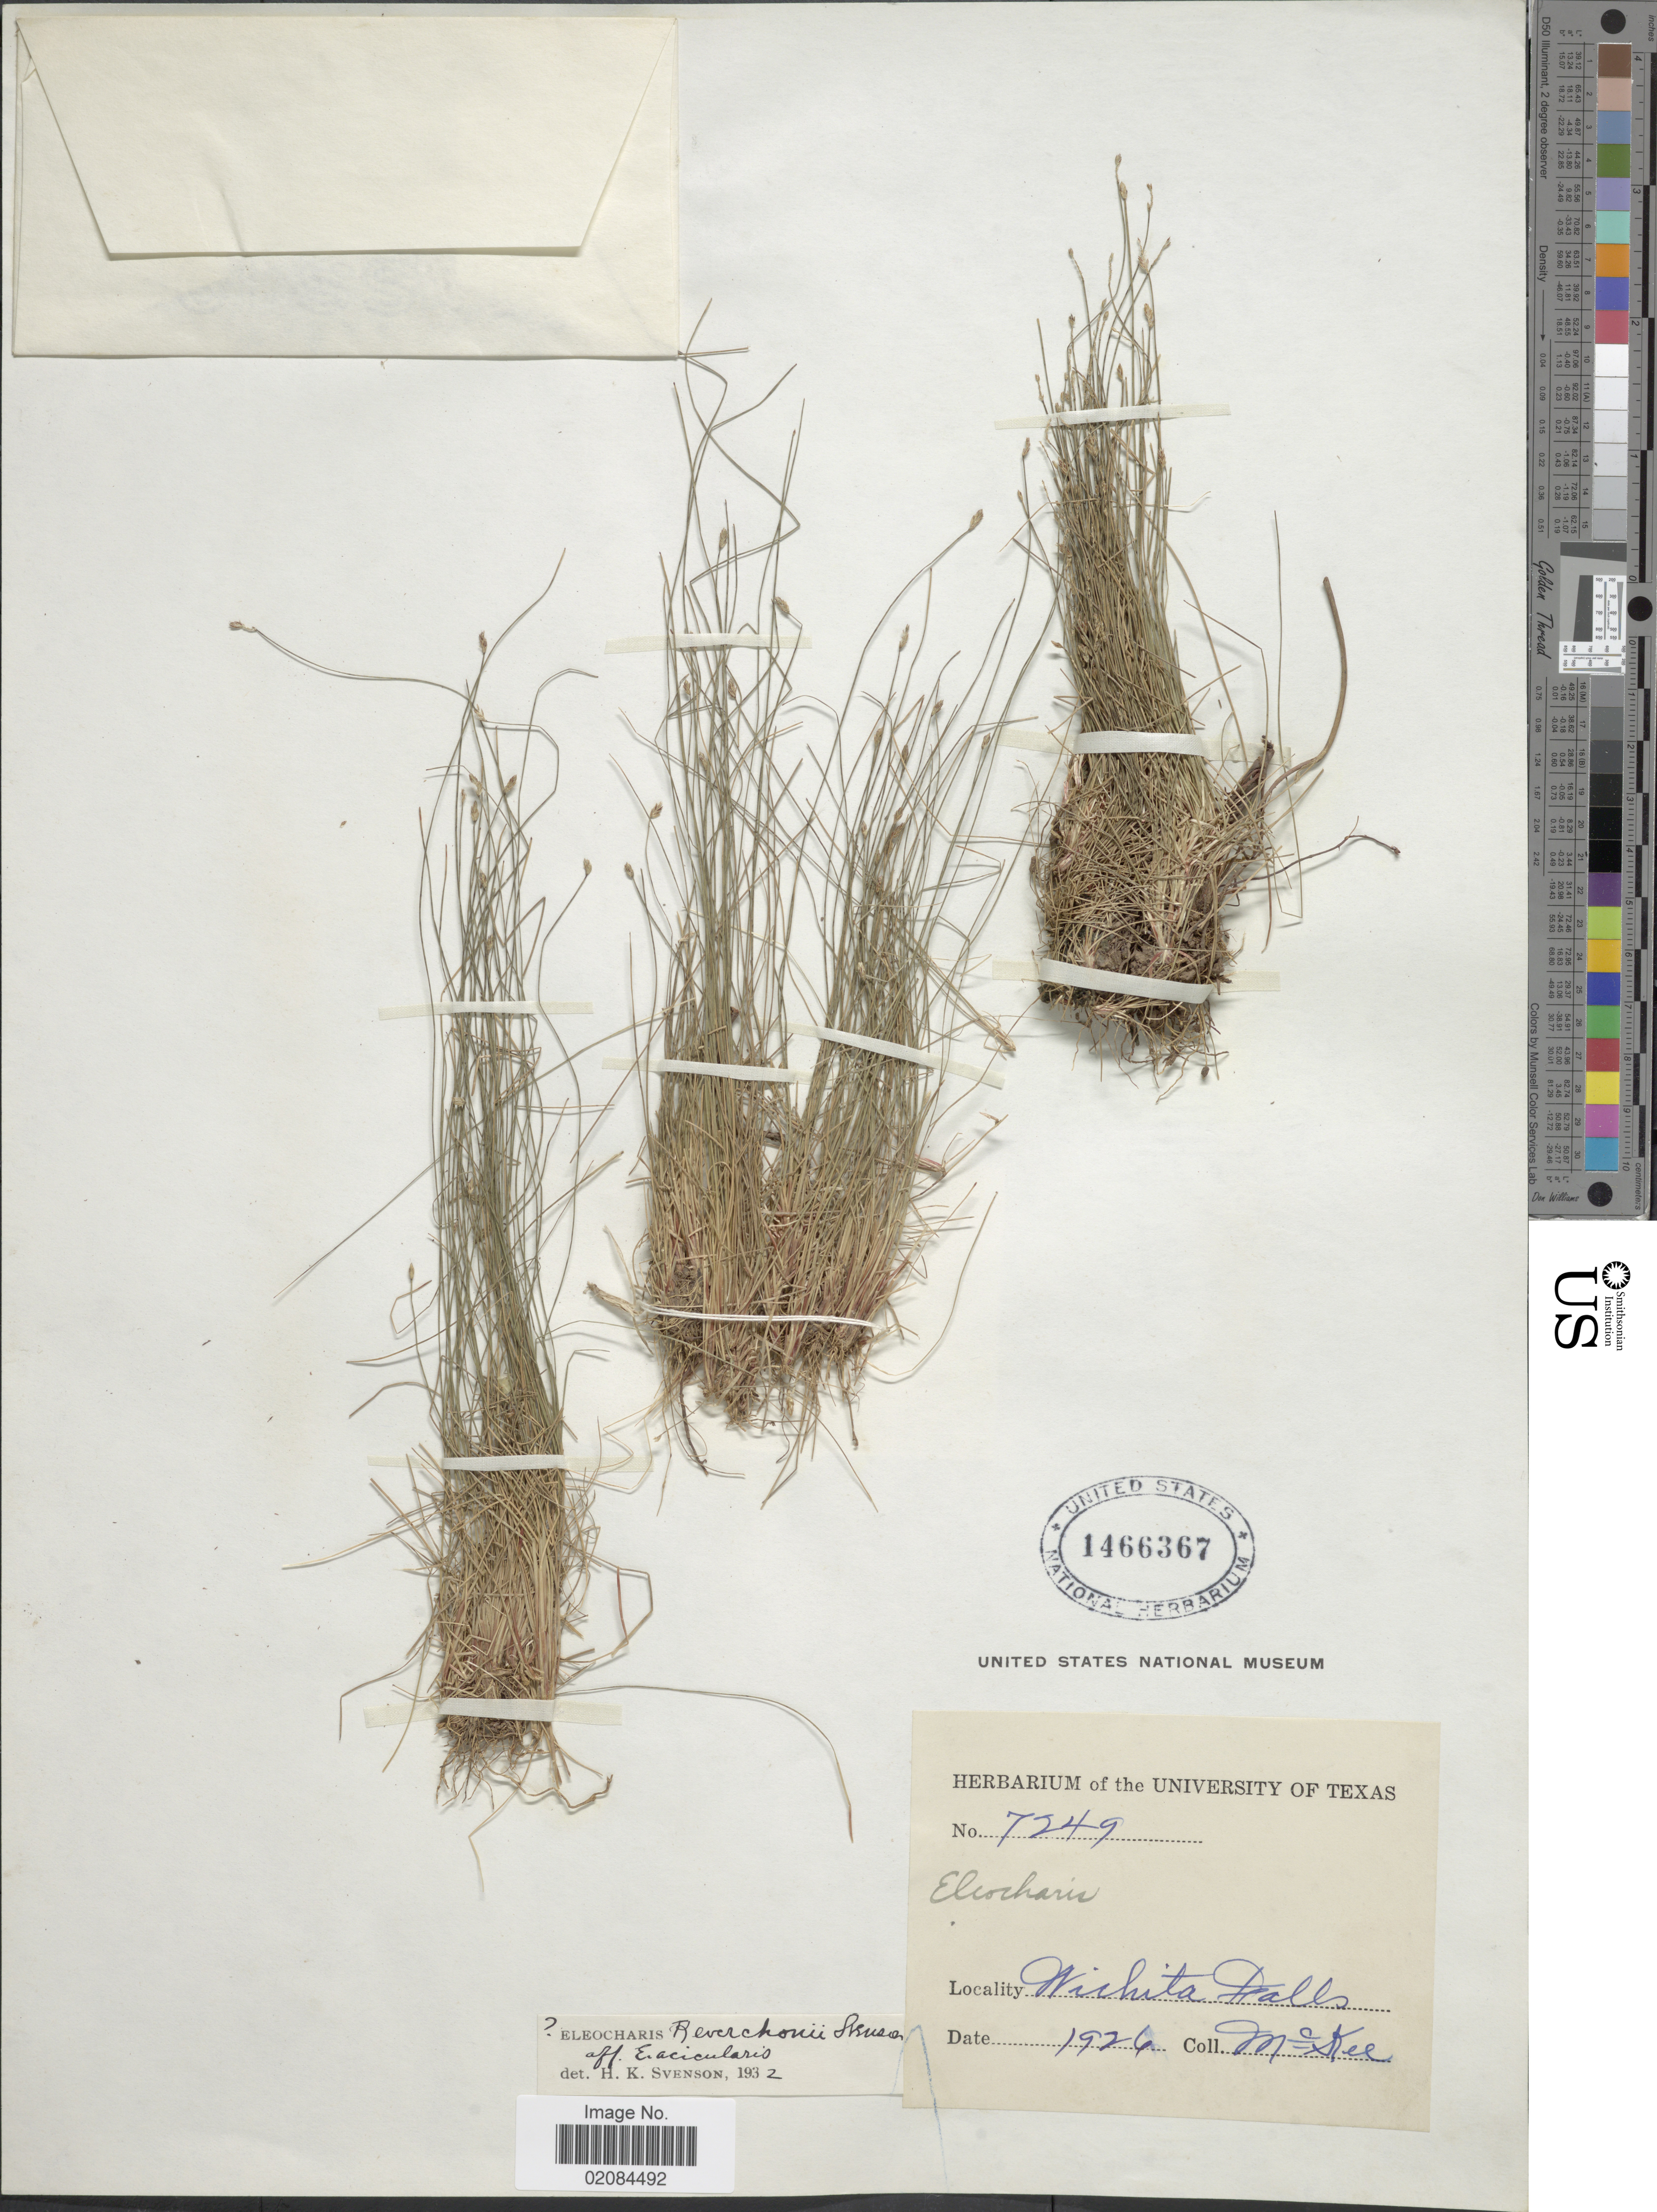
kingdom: Plantae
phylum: Tracheophyta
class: Liliopsida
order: Poales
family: Cyperaceae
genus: Eleocharis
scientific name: Eleocharis reverchonii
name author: Svenson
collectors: McKee, --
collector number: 7249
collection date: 1926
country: United States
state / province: Texas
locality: Wichita Falls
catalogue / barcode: US 1466367